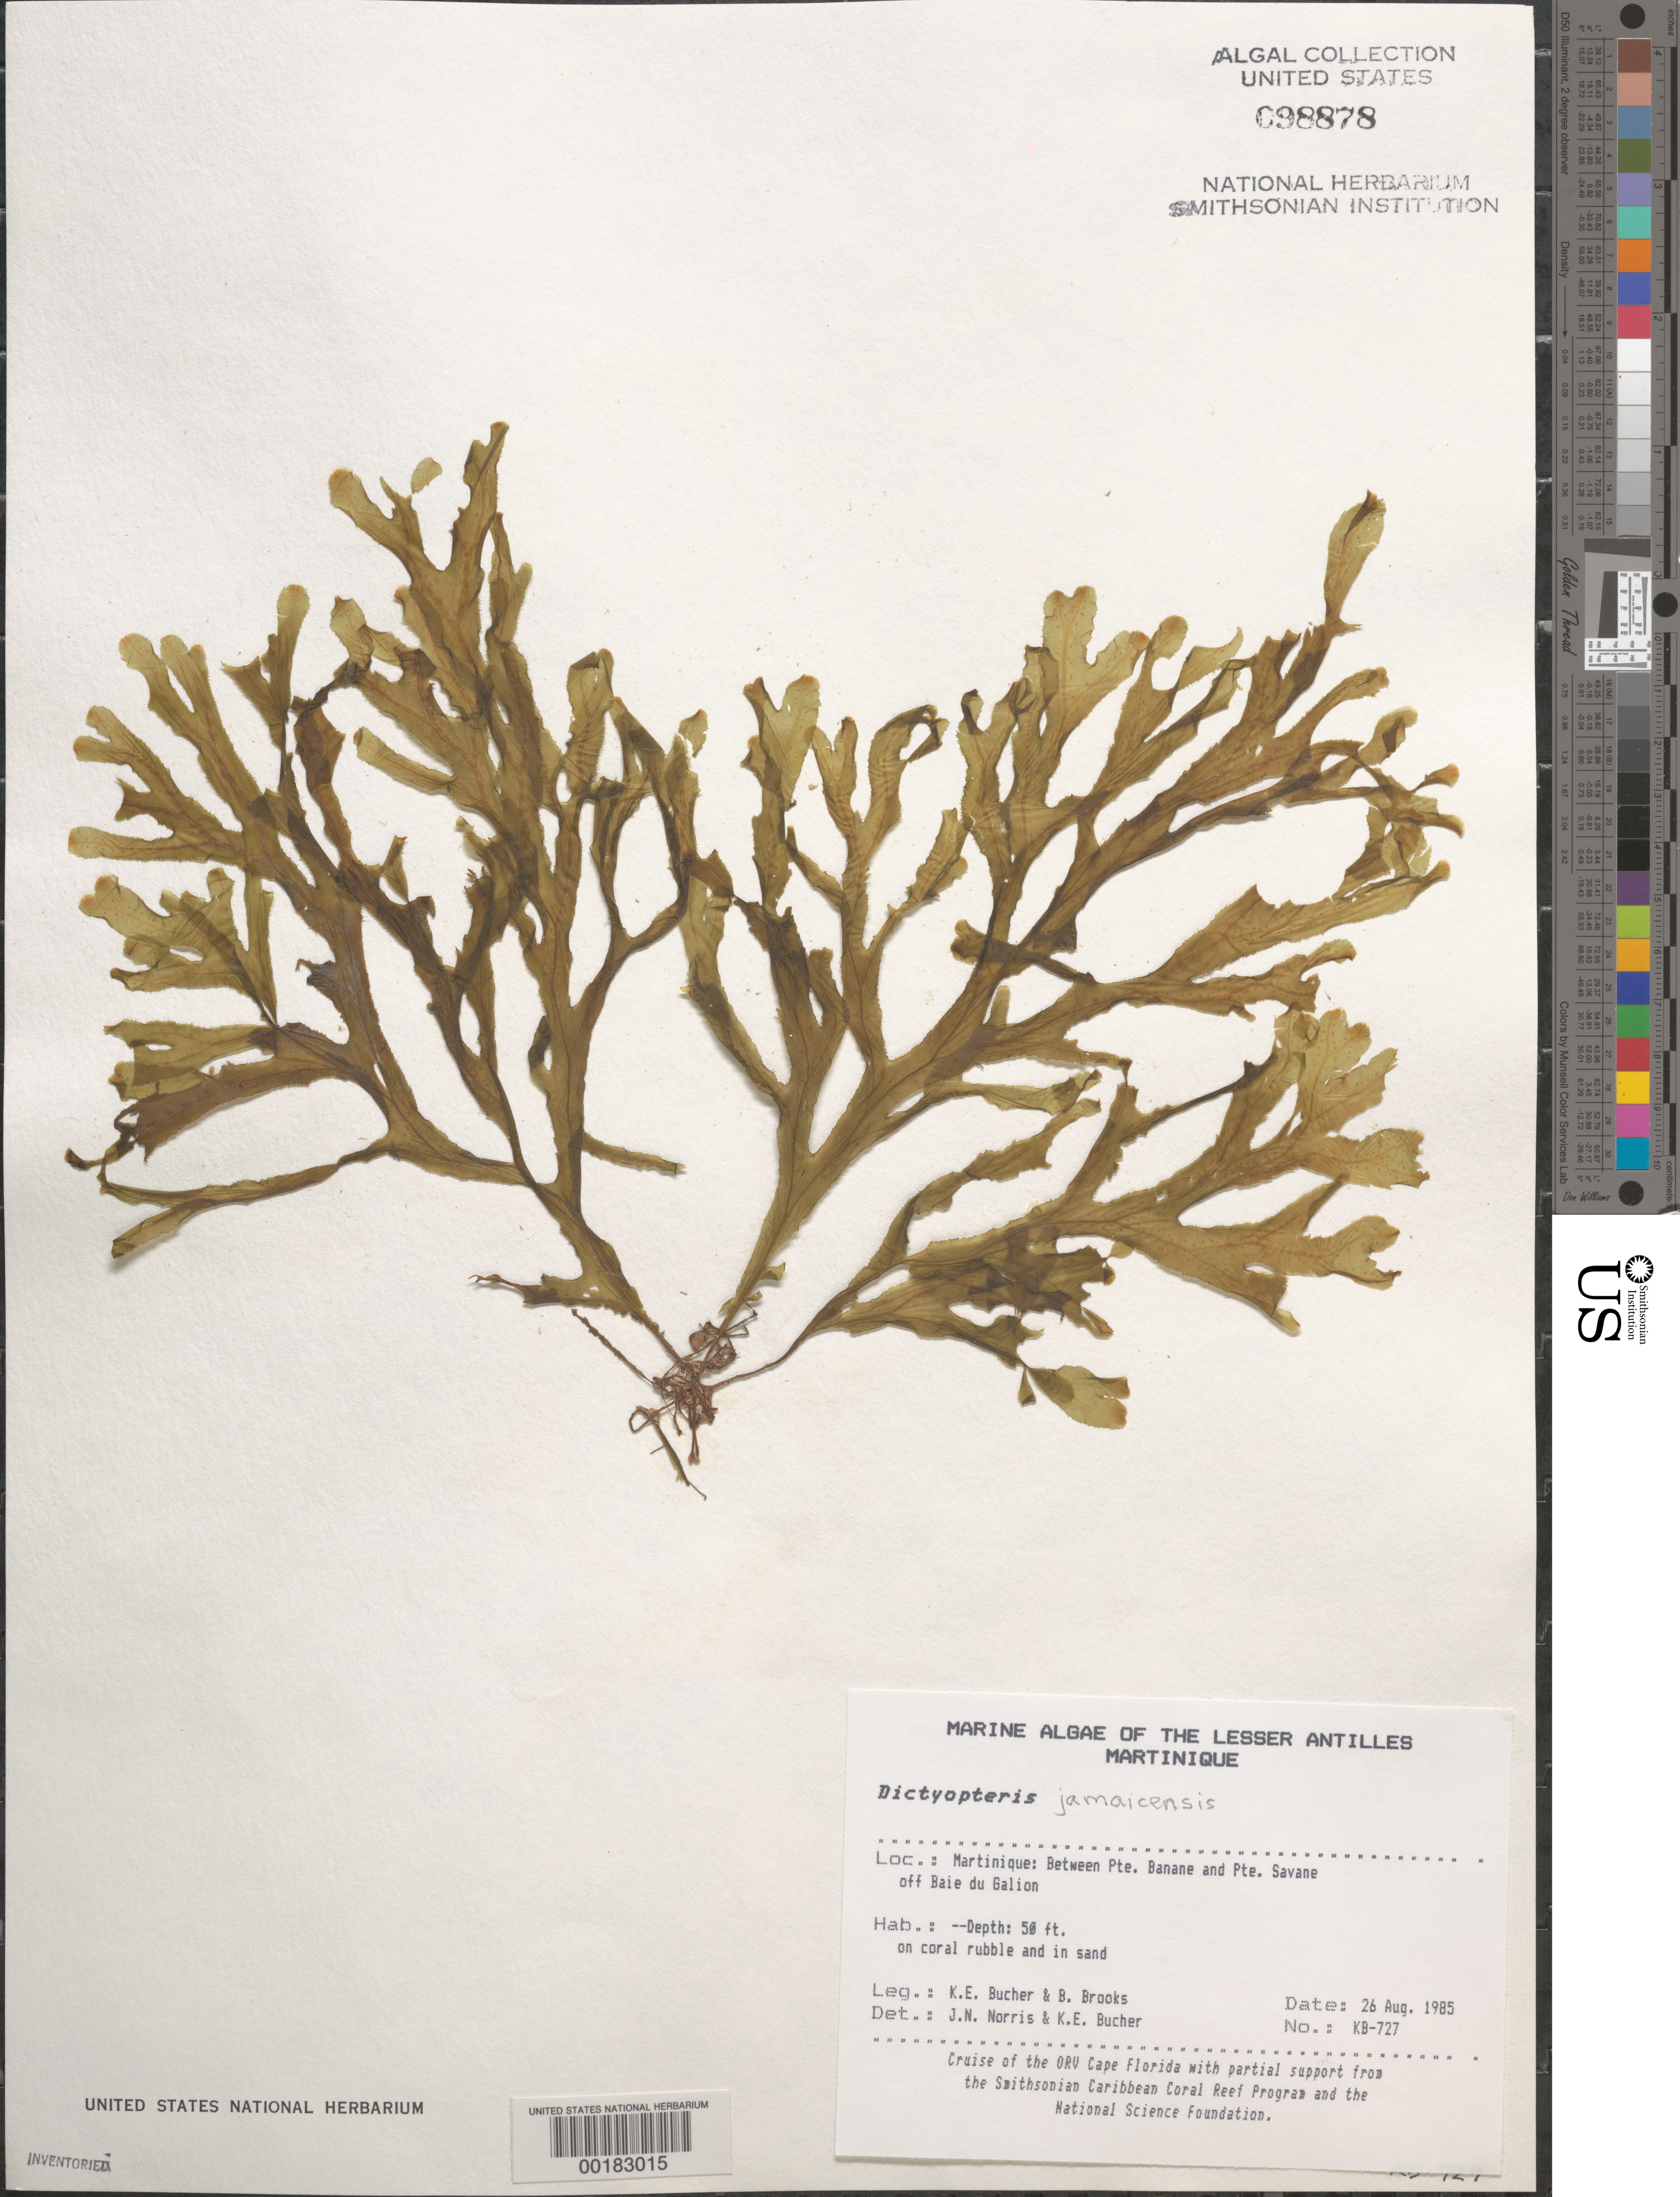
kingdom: Chromista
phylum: Ochrophyta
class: Phaeophyceae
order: Dictyotales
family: Dictyotaceae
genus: Dictyopteris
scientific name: Dictyopteris jamaicensis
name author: W.R. Taylor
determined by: Norris, J. N.; Bucher, K. E.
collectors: K. E. Bucher & B. Brooks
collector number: Kb-727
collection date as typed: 26 Aug 1985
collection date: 1985-08-26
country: Martinique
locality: Between Pointe Banane and Pointe Savane, off Baie du Galion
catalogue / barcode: US 98878